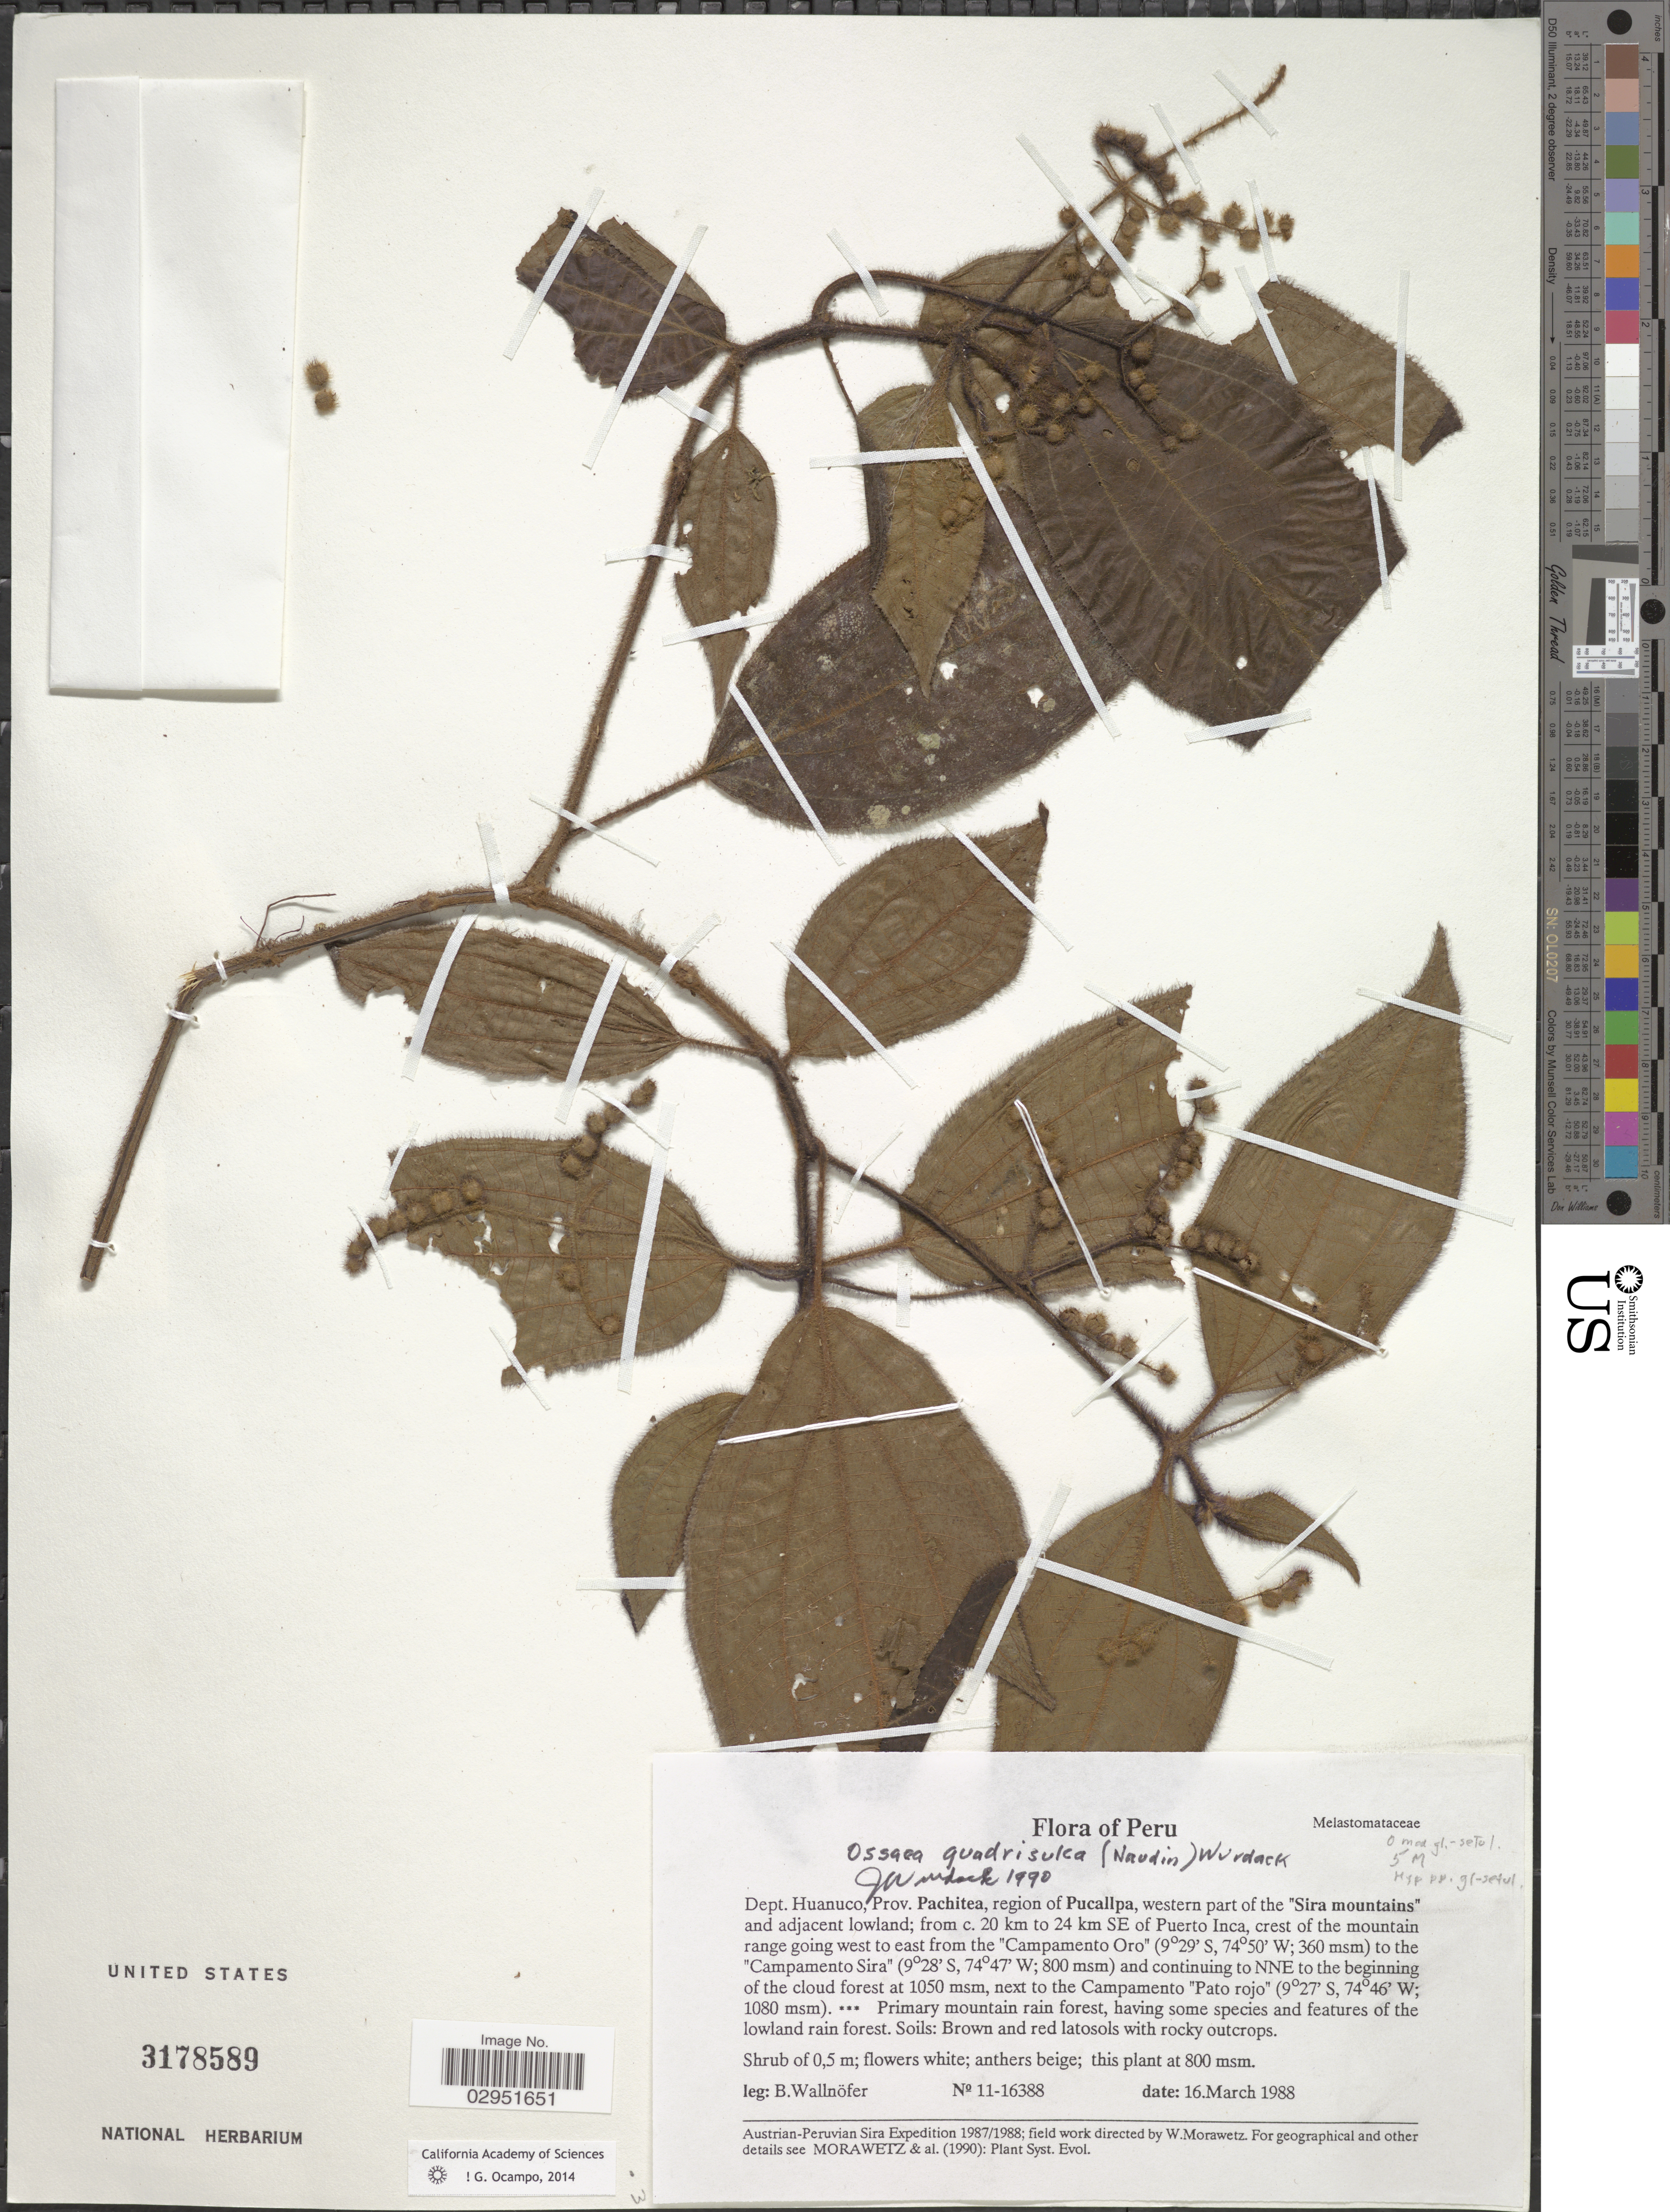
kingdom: Plantae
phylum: Tracheophyta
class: Magnoliopsida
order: Myrtales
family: Melastomataceae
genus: Ossaea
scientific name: Ossaea quadrisulca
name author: (Naudin) Wurdack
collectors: B. Wallnöfer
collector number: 11-16388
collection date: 1988-03-16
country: Peru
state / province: Huánuco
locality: Dept. Huanuco, Prov. Pachitea, region of Pucallpa, western part of the "Sira mountains" and adjacent lowland; from c. 20 km to 24 km SE of Puerto Inca, crest of the mountain range going west to east from the "Campamento Oro" to the "Campamento Sira" and continuing to NNE to the beginning of the cloud forest, next to the Campamento "Pato rojo".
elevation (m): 800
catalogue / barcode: US 3178589